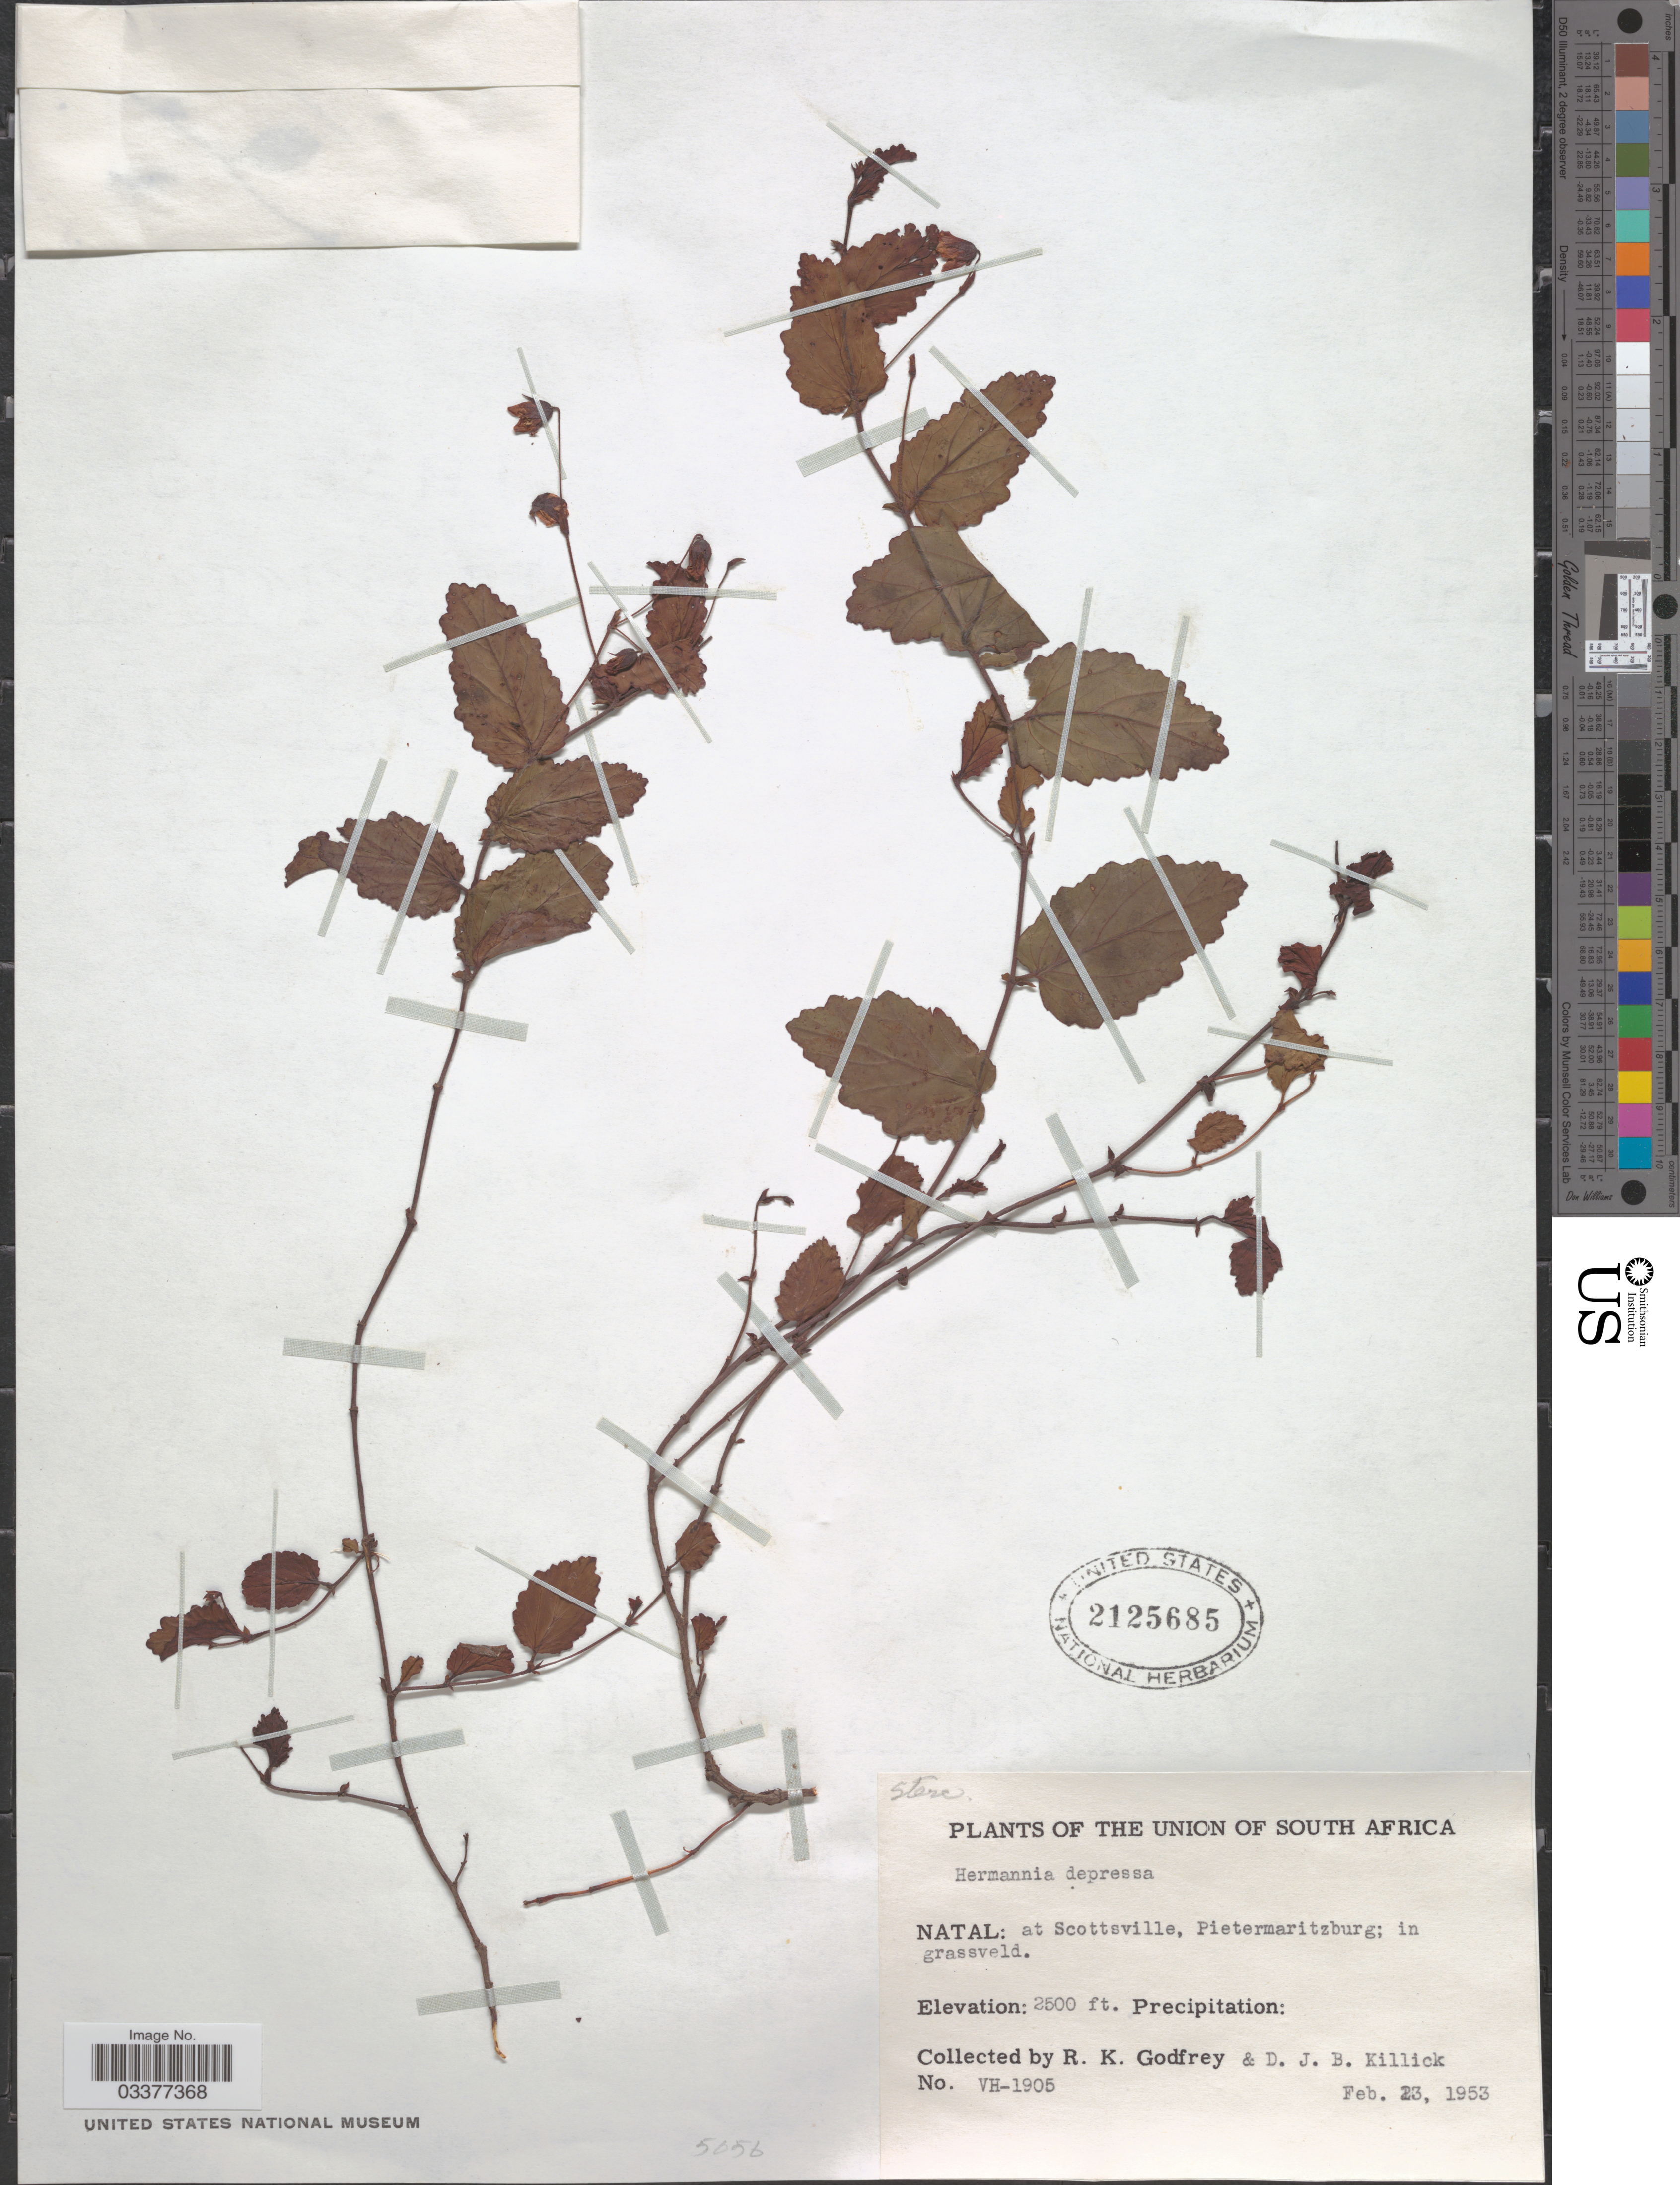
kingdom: Plantae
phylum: Tracheophyta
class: Magnoliopsida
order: Malvales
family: Malvaceae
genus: Hermannia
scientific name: Hermannia depressa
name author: N.E. Br.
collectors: R. K. Godfrey & D. Killick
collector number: VH-1905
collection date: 1953-02-23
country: South Africa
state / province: KwaZulu-Natal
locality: The Union of South Africa. At Scottsville, Pietermaritzburg.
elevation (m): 762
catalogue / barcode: US 2125685